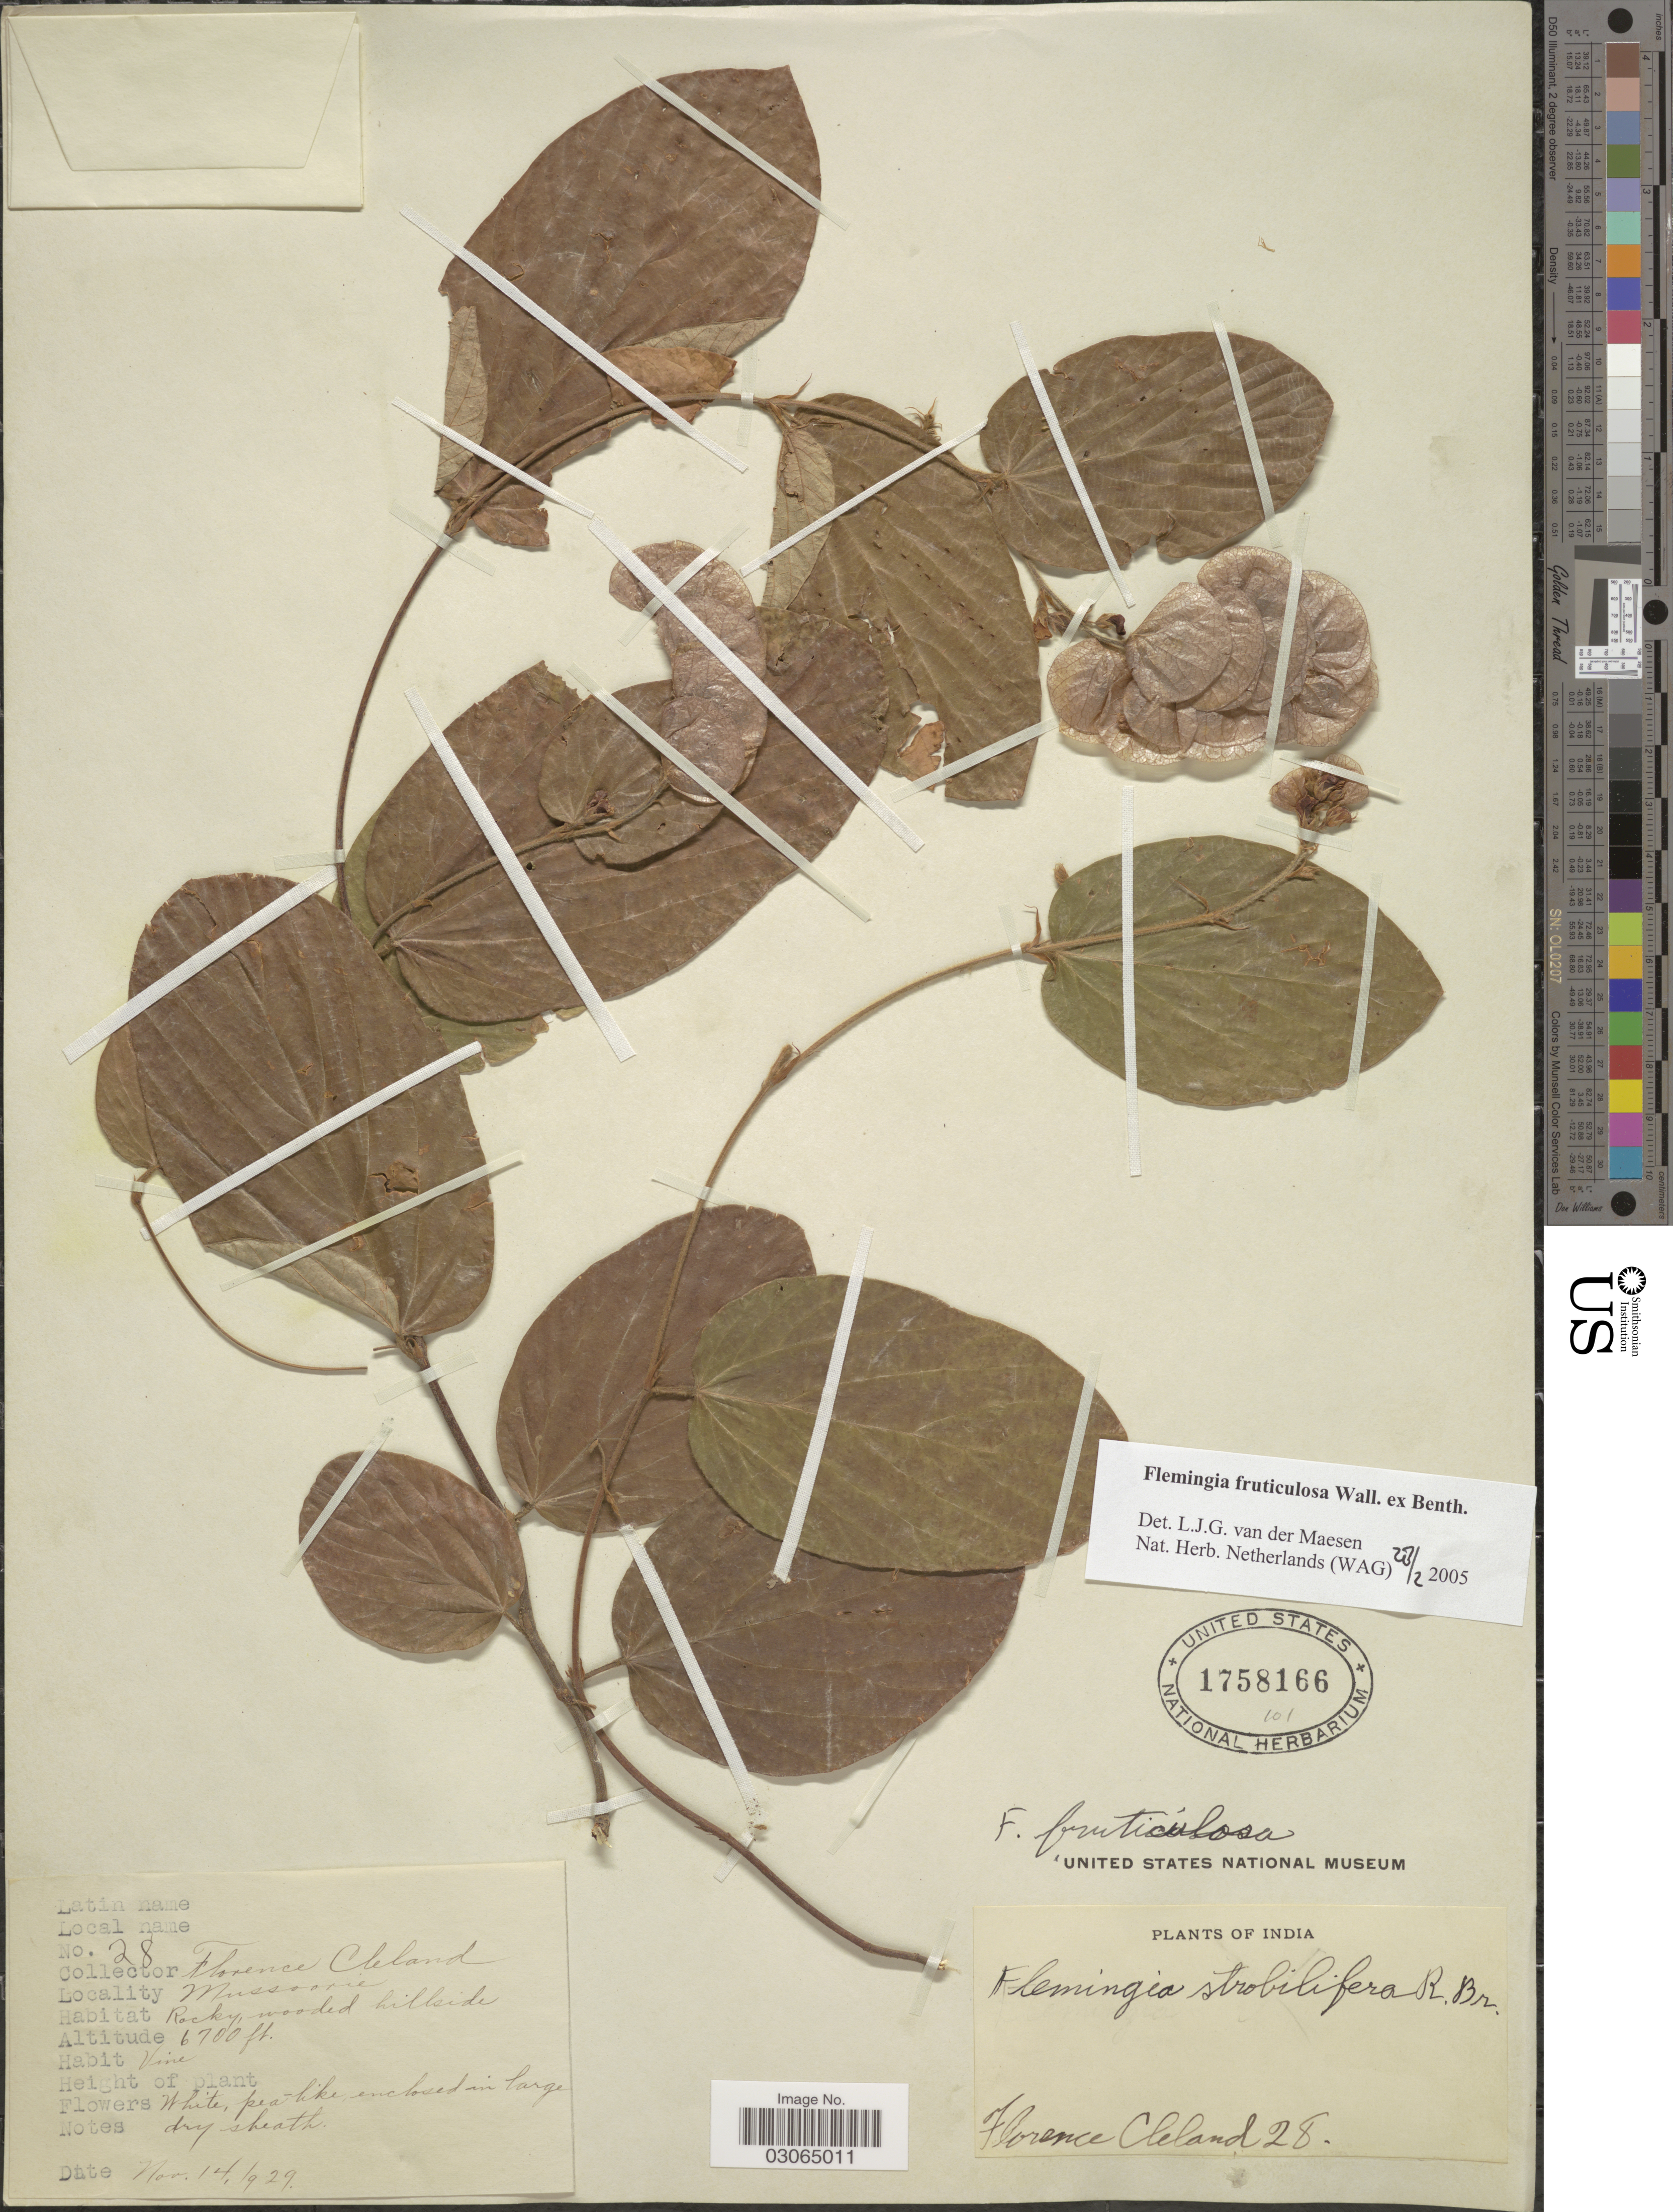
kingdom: Plantae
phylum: Tracheophyta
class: Magnoliopsida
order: Fabales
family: Fabaceae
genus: Flemingia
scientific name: Flemingia fruticulosa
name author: Wall. ex Benth.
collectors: F. Cleland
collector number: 28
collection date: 1929-11-14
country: India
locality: Mussoorie.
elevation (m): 2042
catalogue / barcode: US 1758166